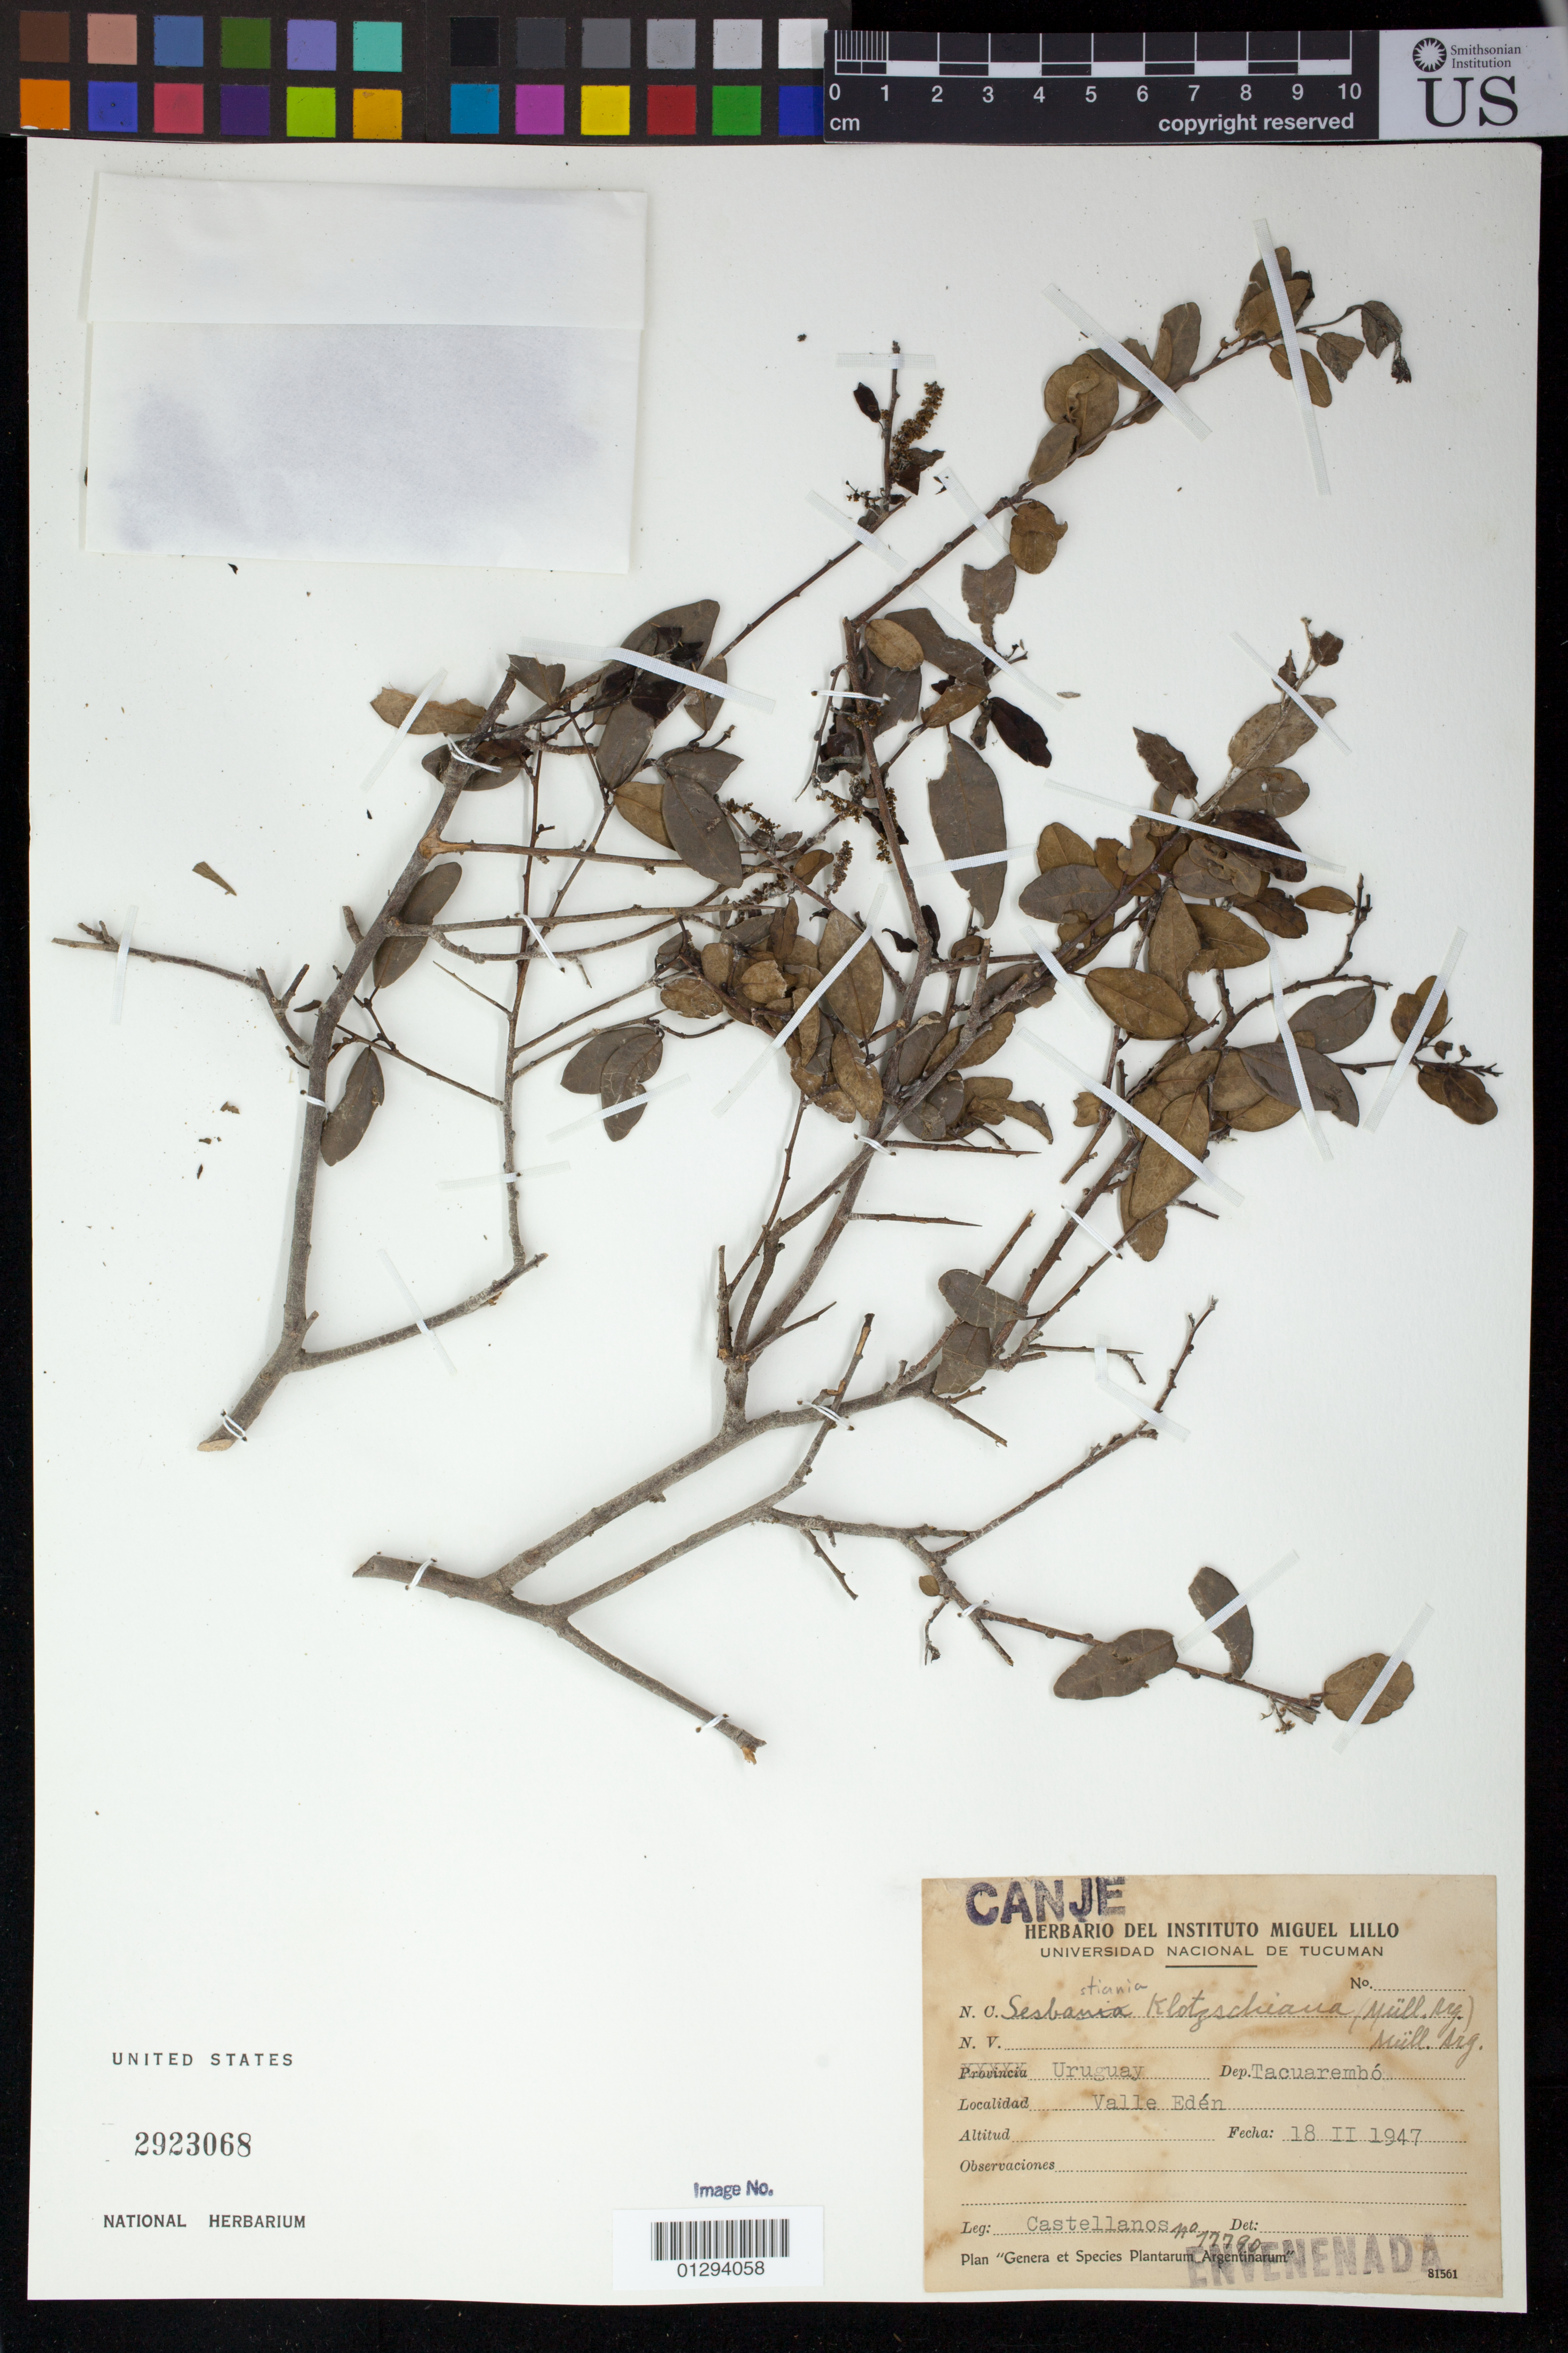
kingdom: Plantae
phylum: Tracheophyta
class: Magnoliopsida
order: Malpighiales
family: Euphorbiaceae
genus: Sebastiania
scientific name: Sebastiania commersoniana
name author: (Baill.) L.B. Sm. & Downs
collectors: -- Castellanos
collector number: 17790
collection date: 1947-02-18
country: Uruguay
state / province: Tacuarembo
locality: Valle Eden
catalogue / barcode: US 2923068